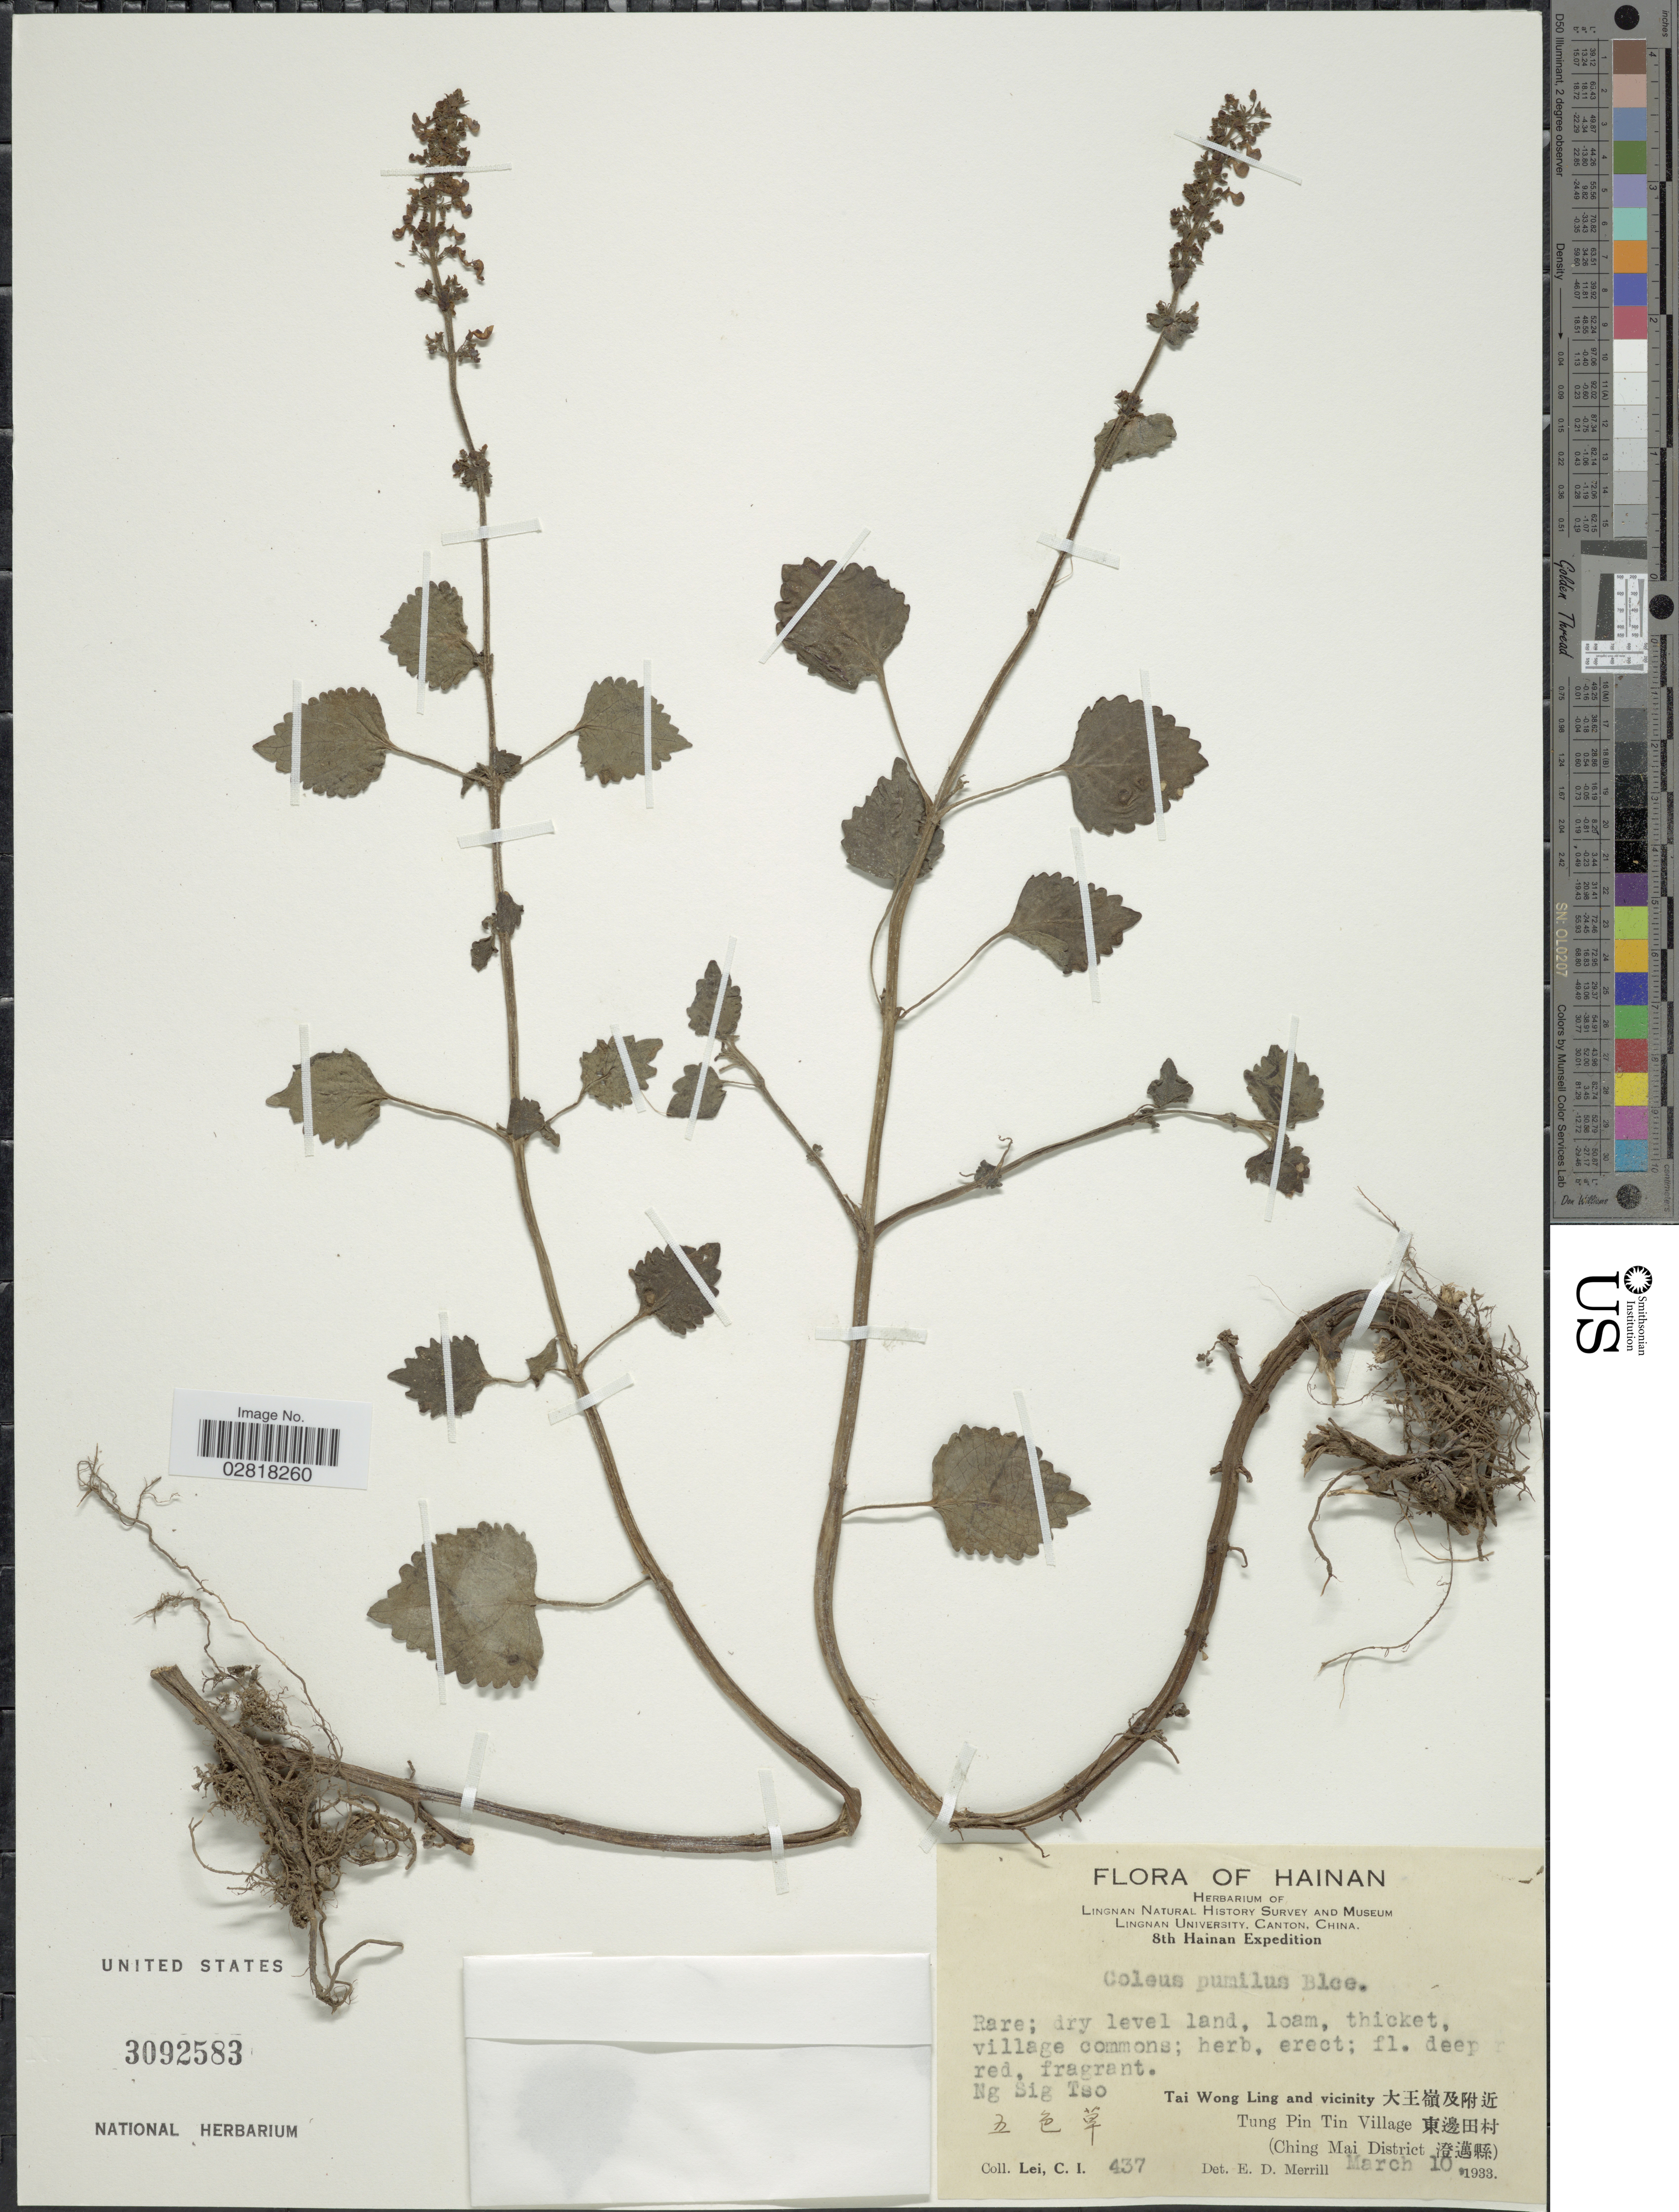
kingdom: Plantae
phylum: Tracheophyta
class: Magnoliopsida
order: Lamiales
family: Lamiaceae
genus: Plectranthus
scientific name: Plectranthus scutellarioides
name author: (L.) R. Br.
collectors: C. I. Lei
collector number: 437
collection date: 1933-03-10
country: China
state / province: Hainan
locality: Ng Sig Tso, Tai Wong Ling and vicinity, Tung Pin Tin Village (Ching Mai District).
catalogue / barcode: US 3092583